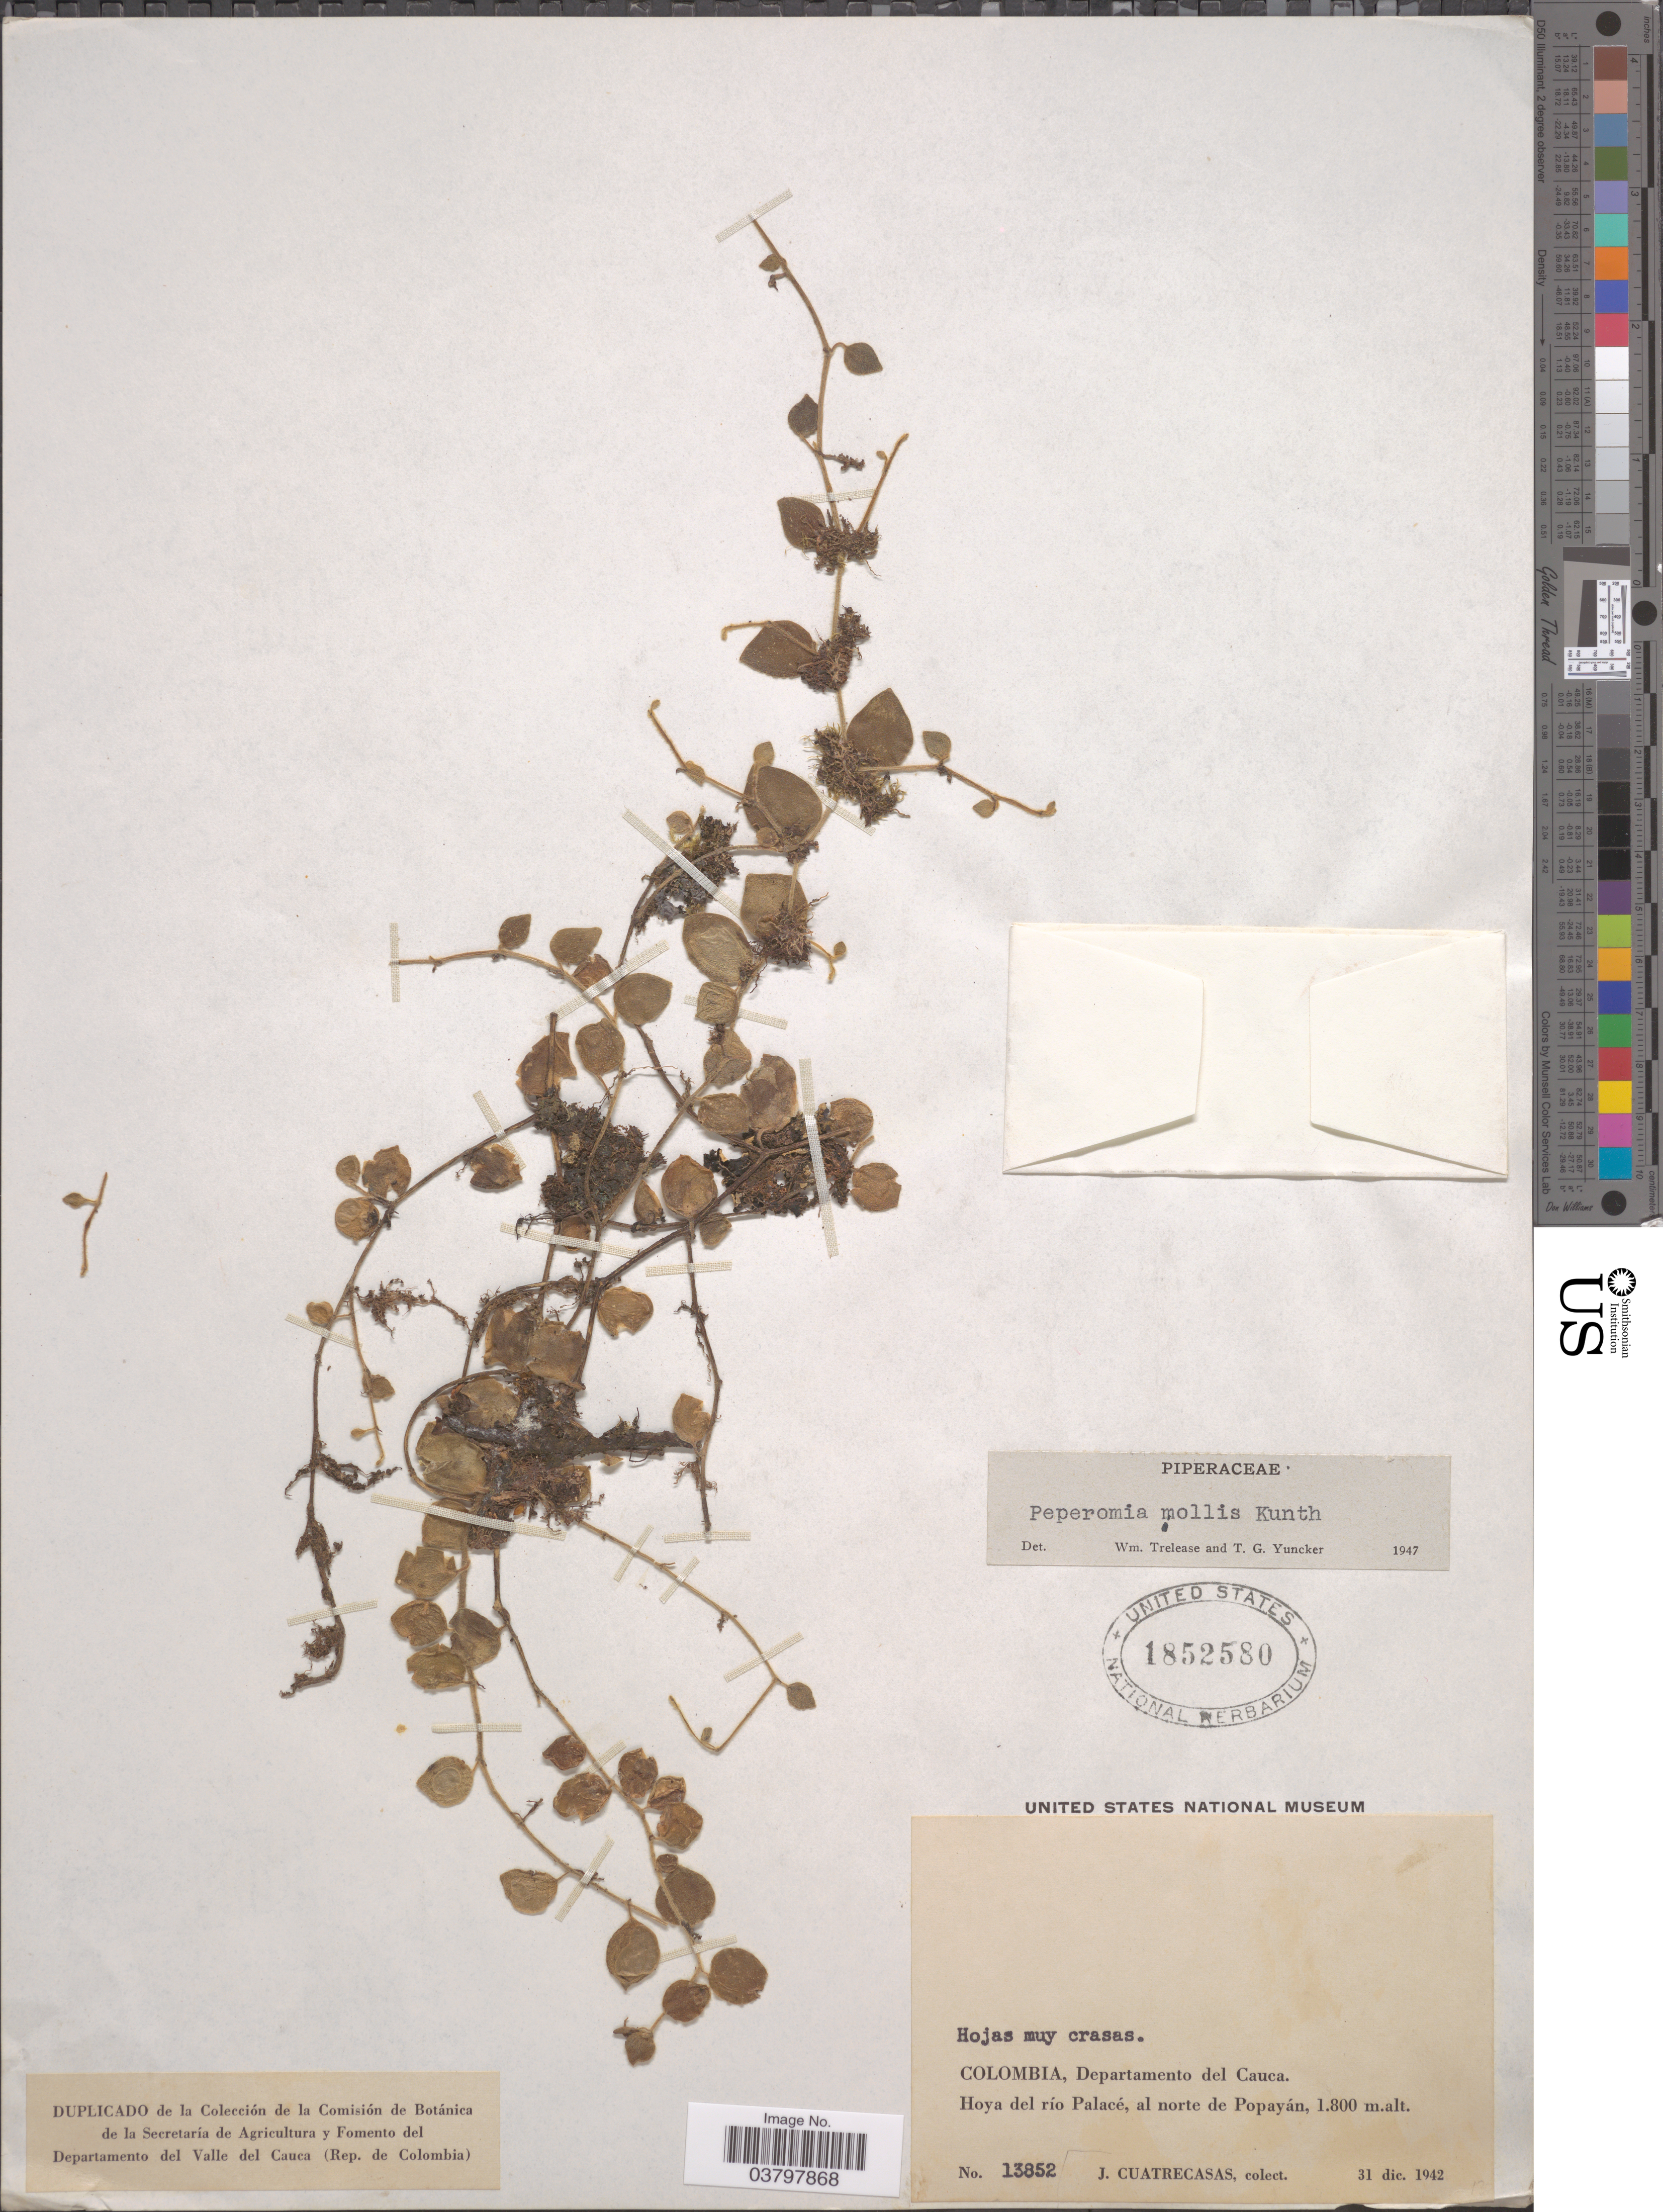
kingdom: Plantae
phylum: Tracheophyta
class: Magnoliopsida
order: Piperales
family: Piperaceae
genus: Peperomia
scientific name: Peperomia mollis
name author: Kunth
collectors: J. Cuatrecasas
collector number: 13852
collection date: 1942-12-31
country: Colombia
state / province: Cauca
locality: Departamento del Cauca. Hoya del río Palacé, al norte de Popayán.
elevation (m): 1800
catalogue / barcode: US 1852580